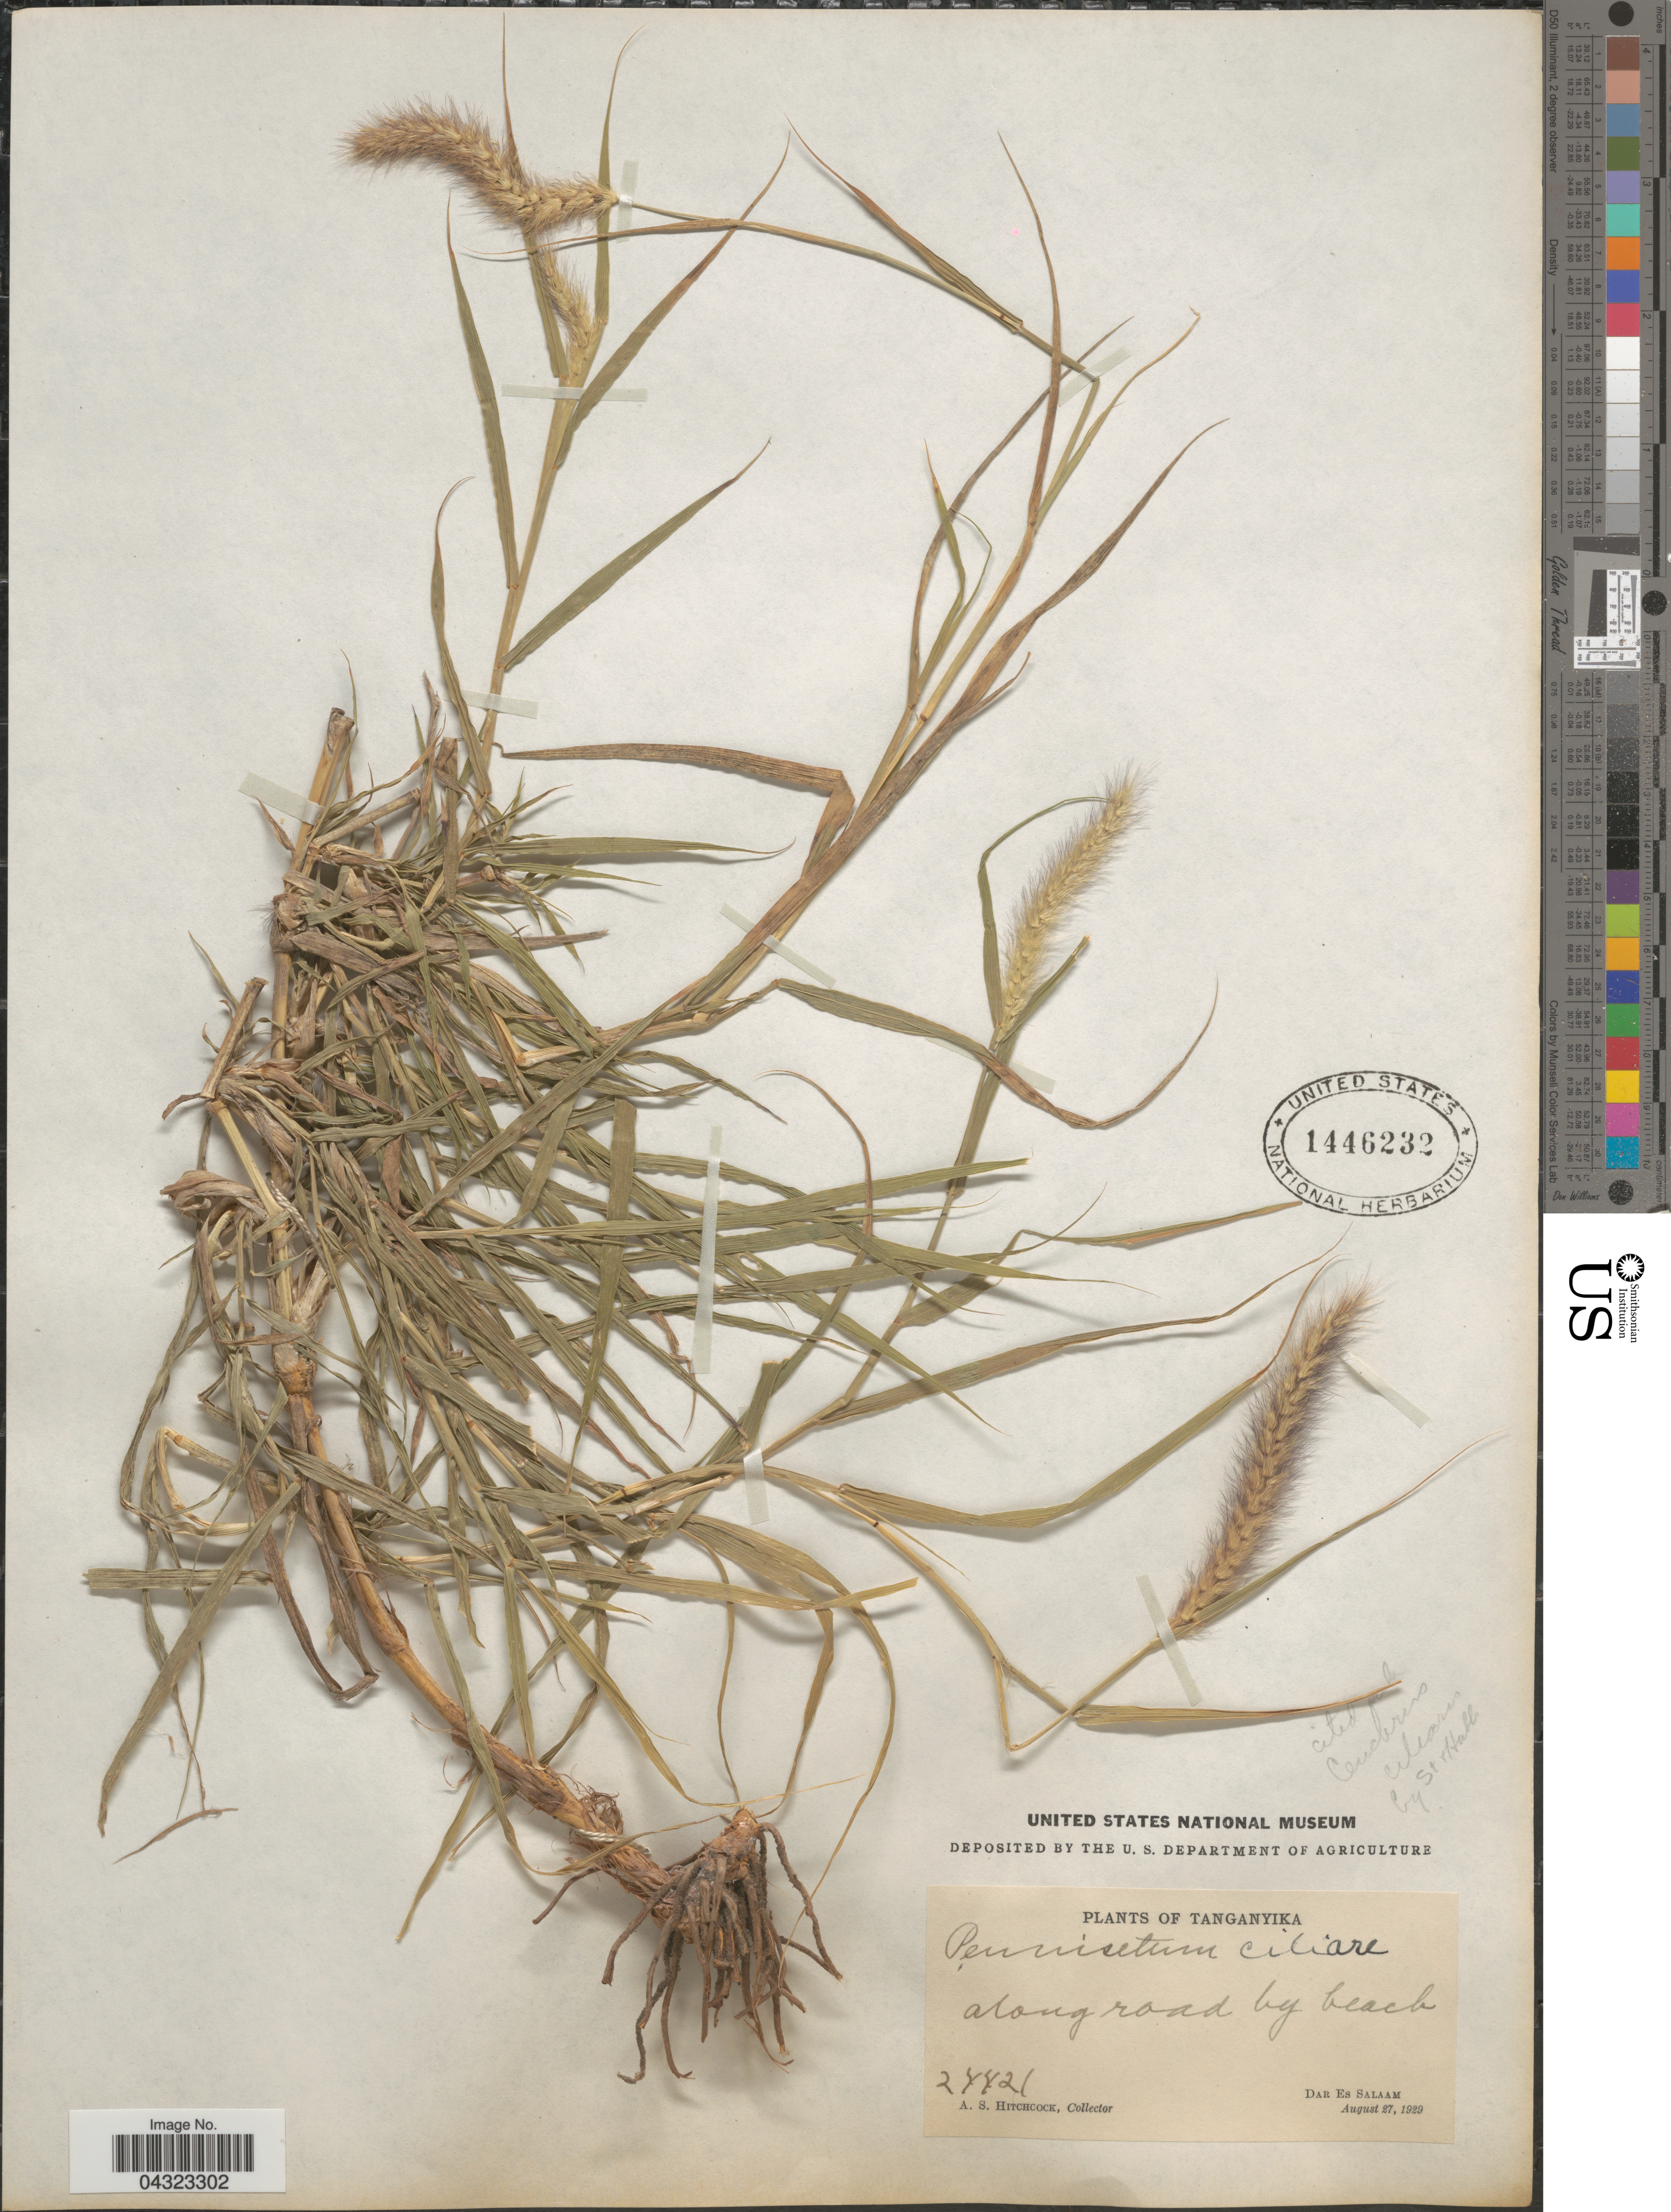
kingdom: Plantae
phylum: Tracheophyta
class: Liliopsida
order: Poales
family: Poaceae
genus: Cenchrus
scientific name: Cenchrus ciliaris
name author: L.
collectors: A. S. Hitchcock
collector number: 24421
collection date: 1929-08-27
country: Tanzania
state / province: Dar es Salaam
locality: Tanganyika. Along road by beach. Dar Es Salaam.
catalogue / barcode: US 1446232